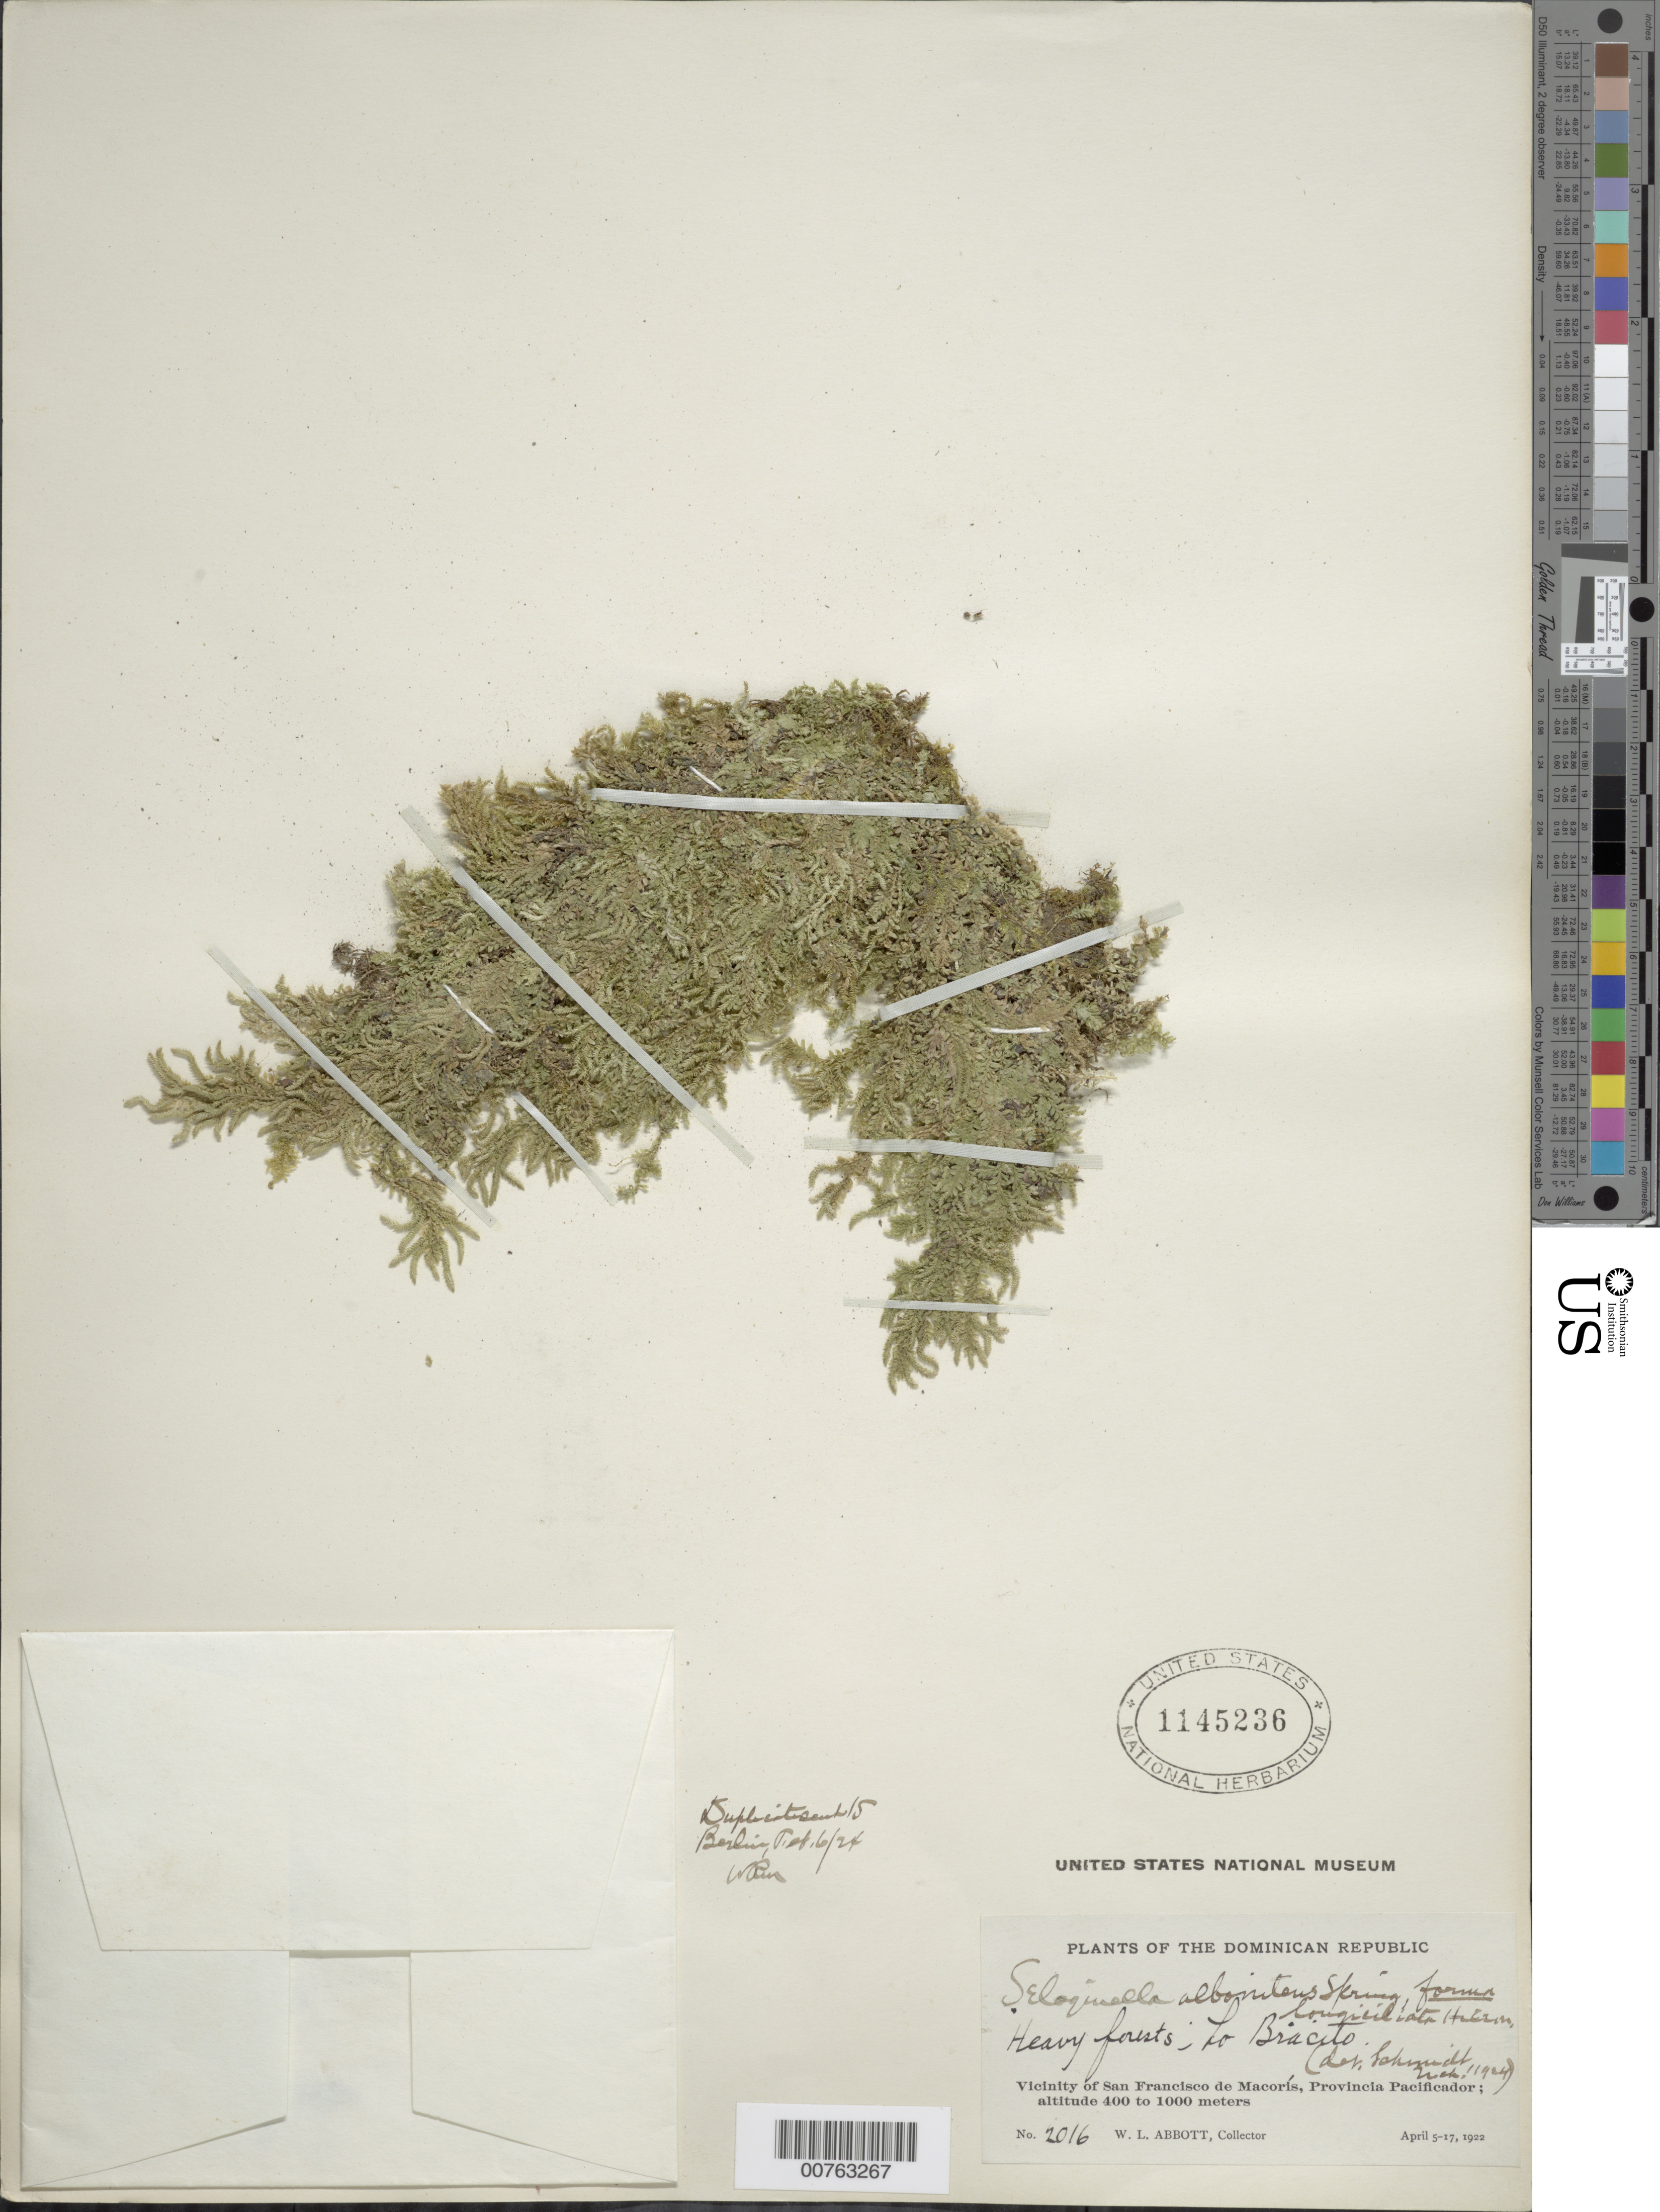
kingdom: Plantae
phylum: Tracheophyta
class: Lycopodiopsida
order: Selaginellales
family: Selaginellaceae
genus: Selaginella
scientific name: Selaginella tenella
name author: (P. Beauv.) Spring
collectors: W. L. Abbott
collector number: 2016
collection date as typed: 05 Apr 1922 to 17 Apr 1922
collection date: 1922-04-05/1922-04-17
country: Dominican Republic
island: Hispaniola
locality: Vicinity of San Francisco de Macorís. Provincia Pacificador. La Bracito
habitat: Heavy forest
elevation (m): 400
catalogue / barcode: US 1145236